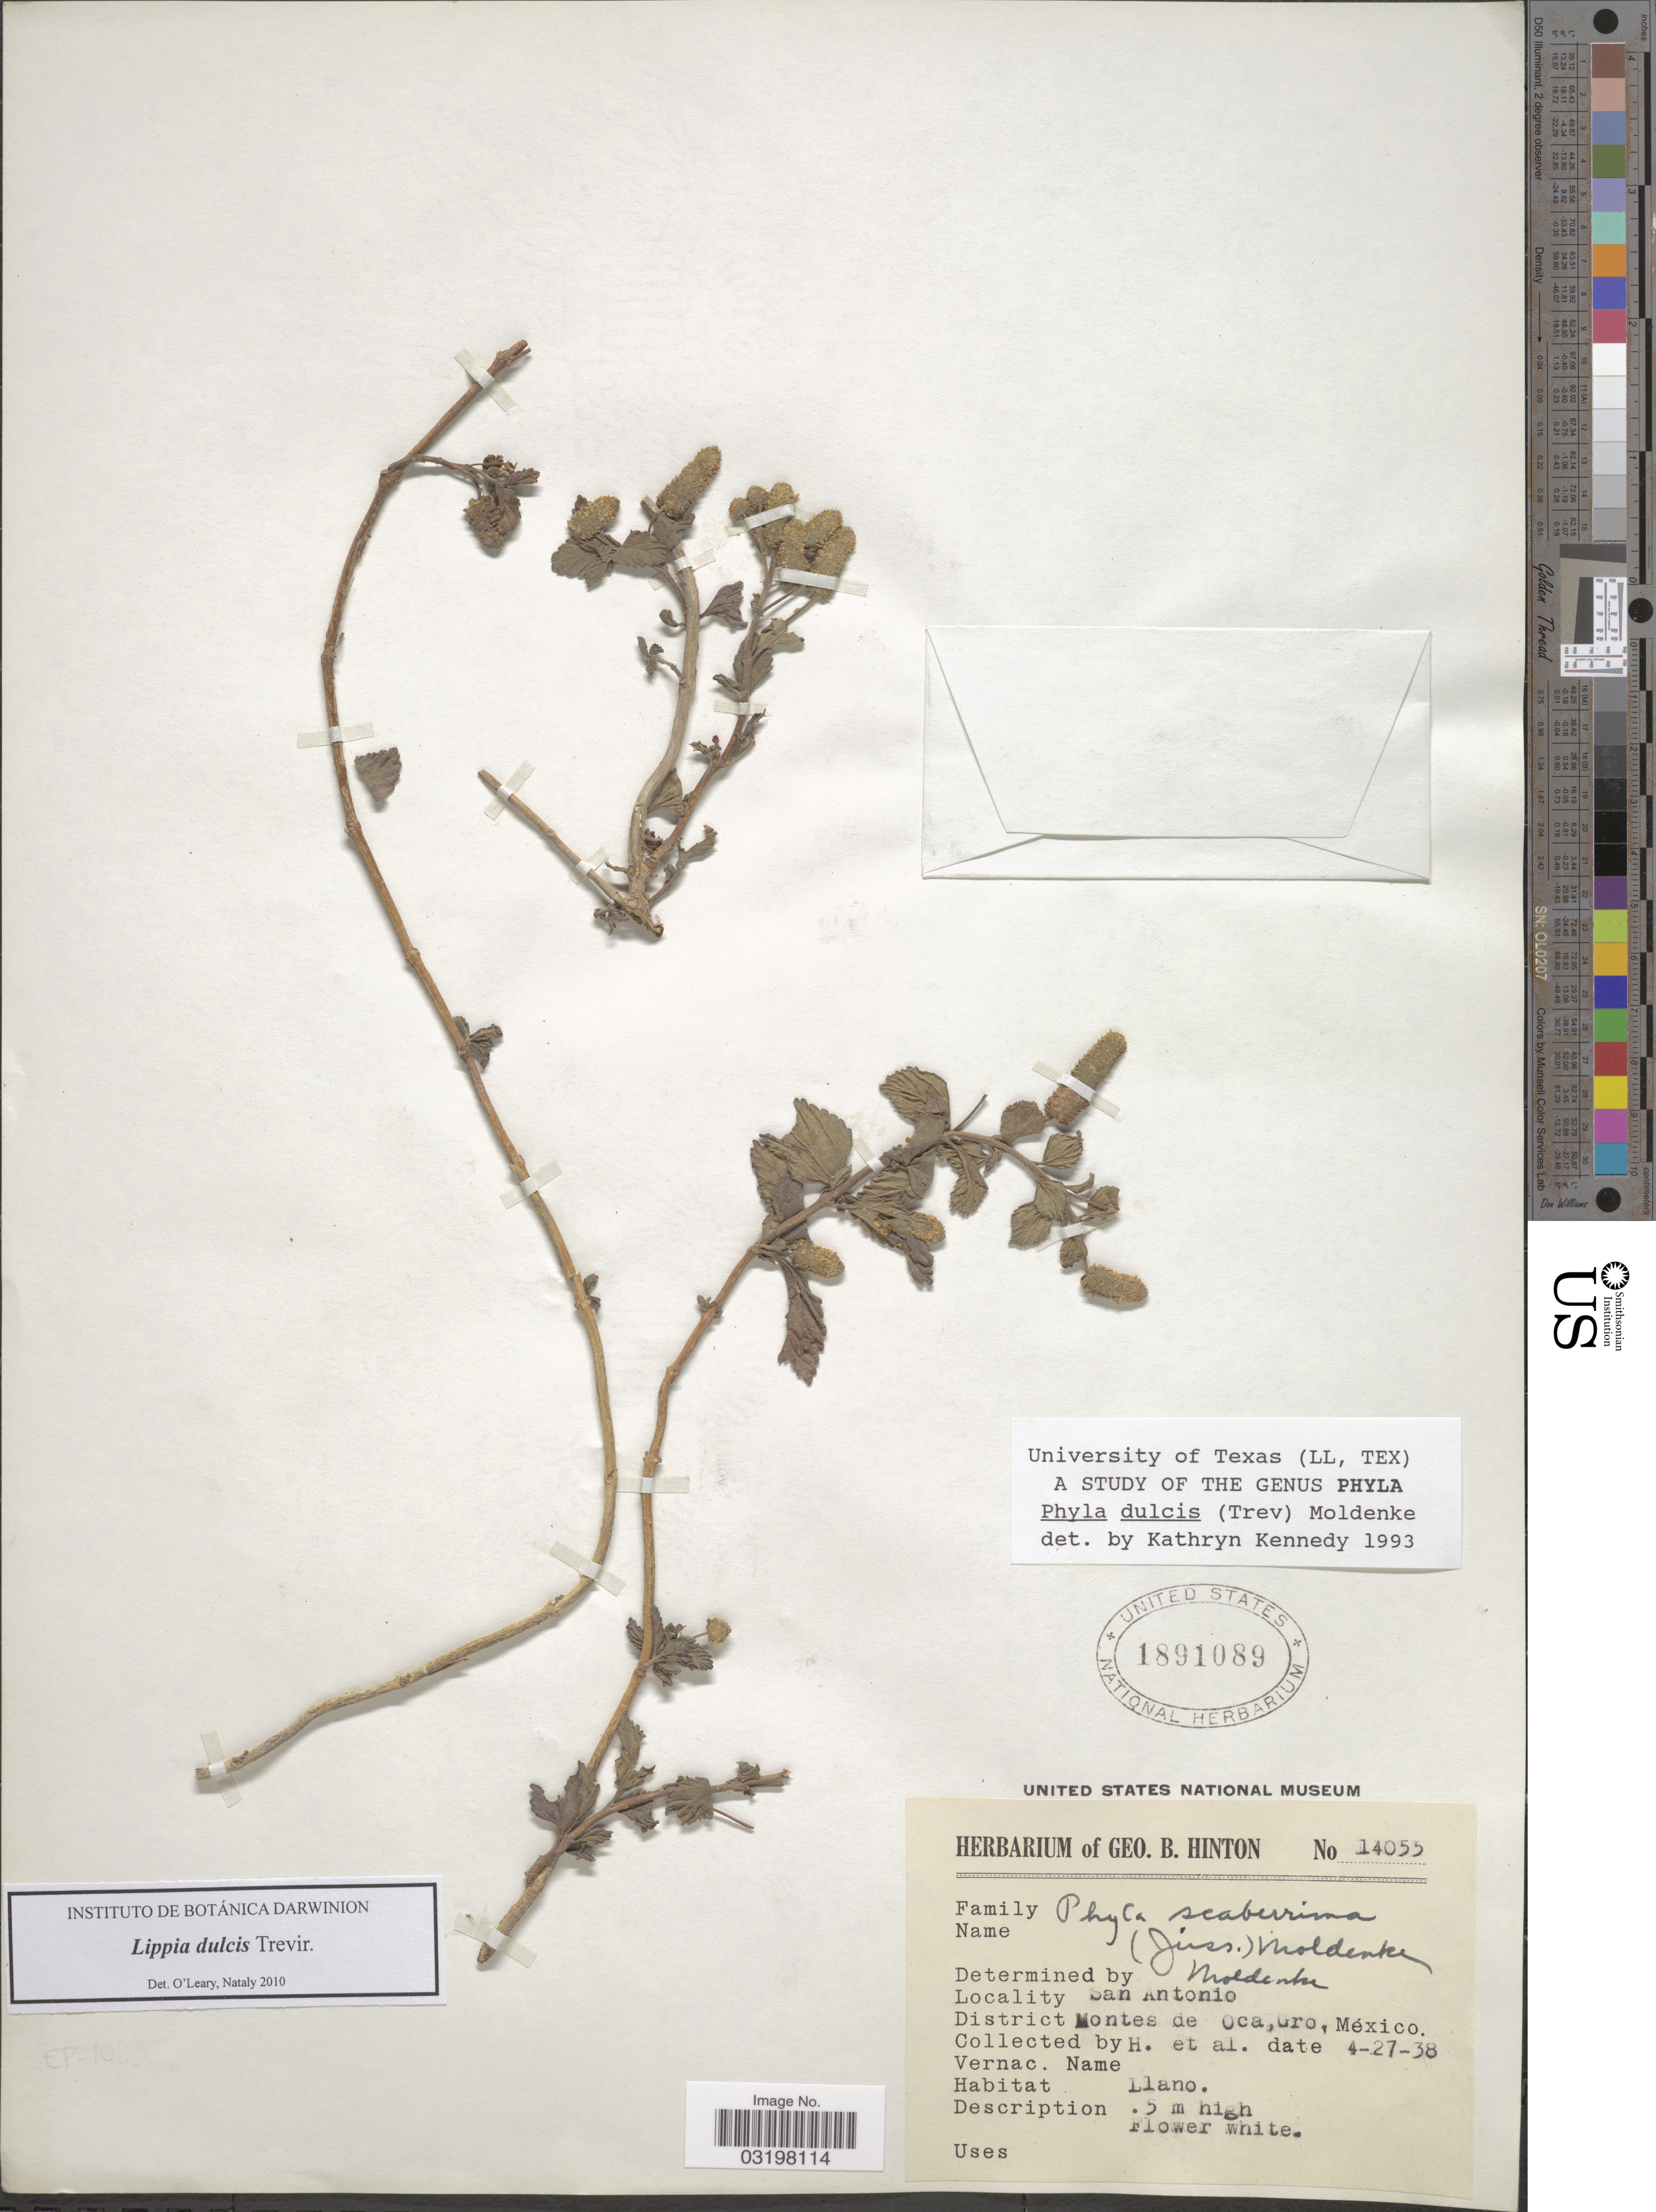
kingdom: Plantae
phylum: Tracheophyta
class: Magnoliopsida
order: Lamiales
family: Verbenaceae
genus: Lippia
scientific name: Lippia dulcis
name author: Trevis.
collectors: G. B. Hinton & et al.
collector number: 14055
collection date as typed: Transcribed d/m/y: 27/4/38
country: Mexico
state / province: Guerrero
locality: San Antonio. District Montes de Oca. Llano.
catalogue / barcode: US 1891089